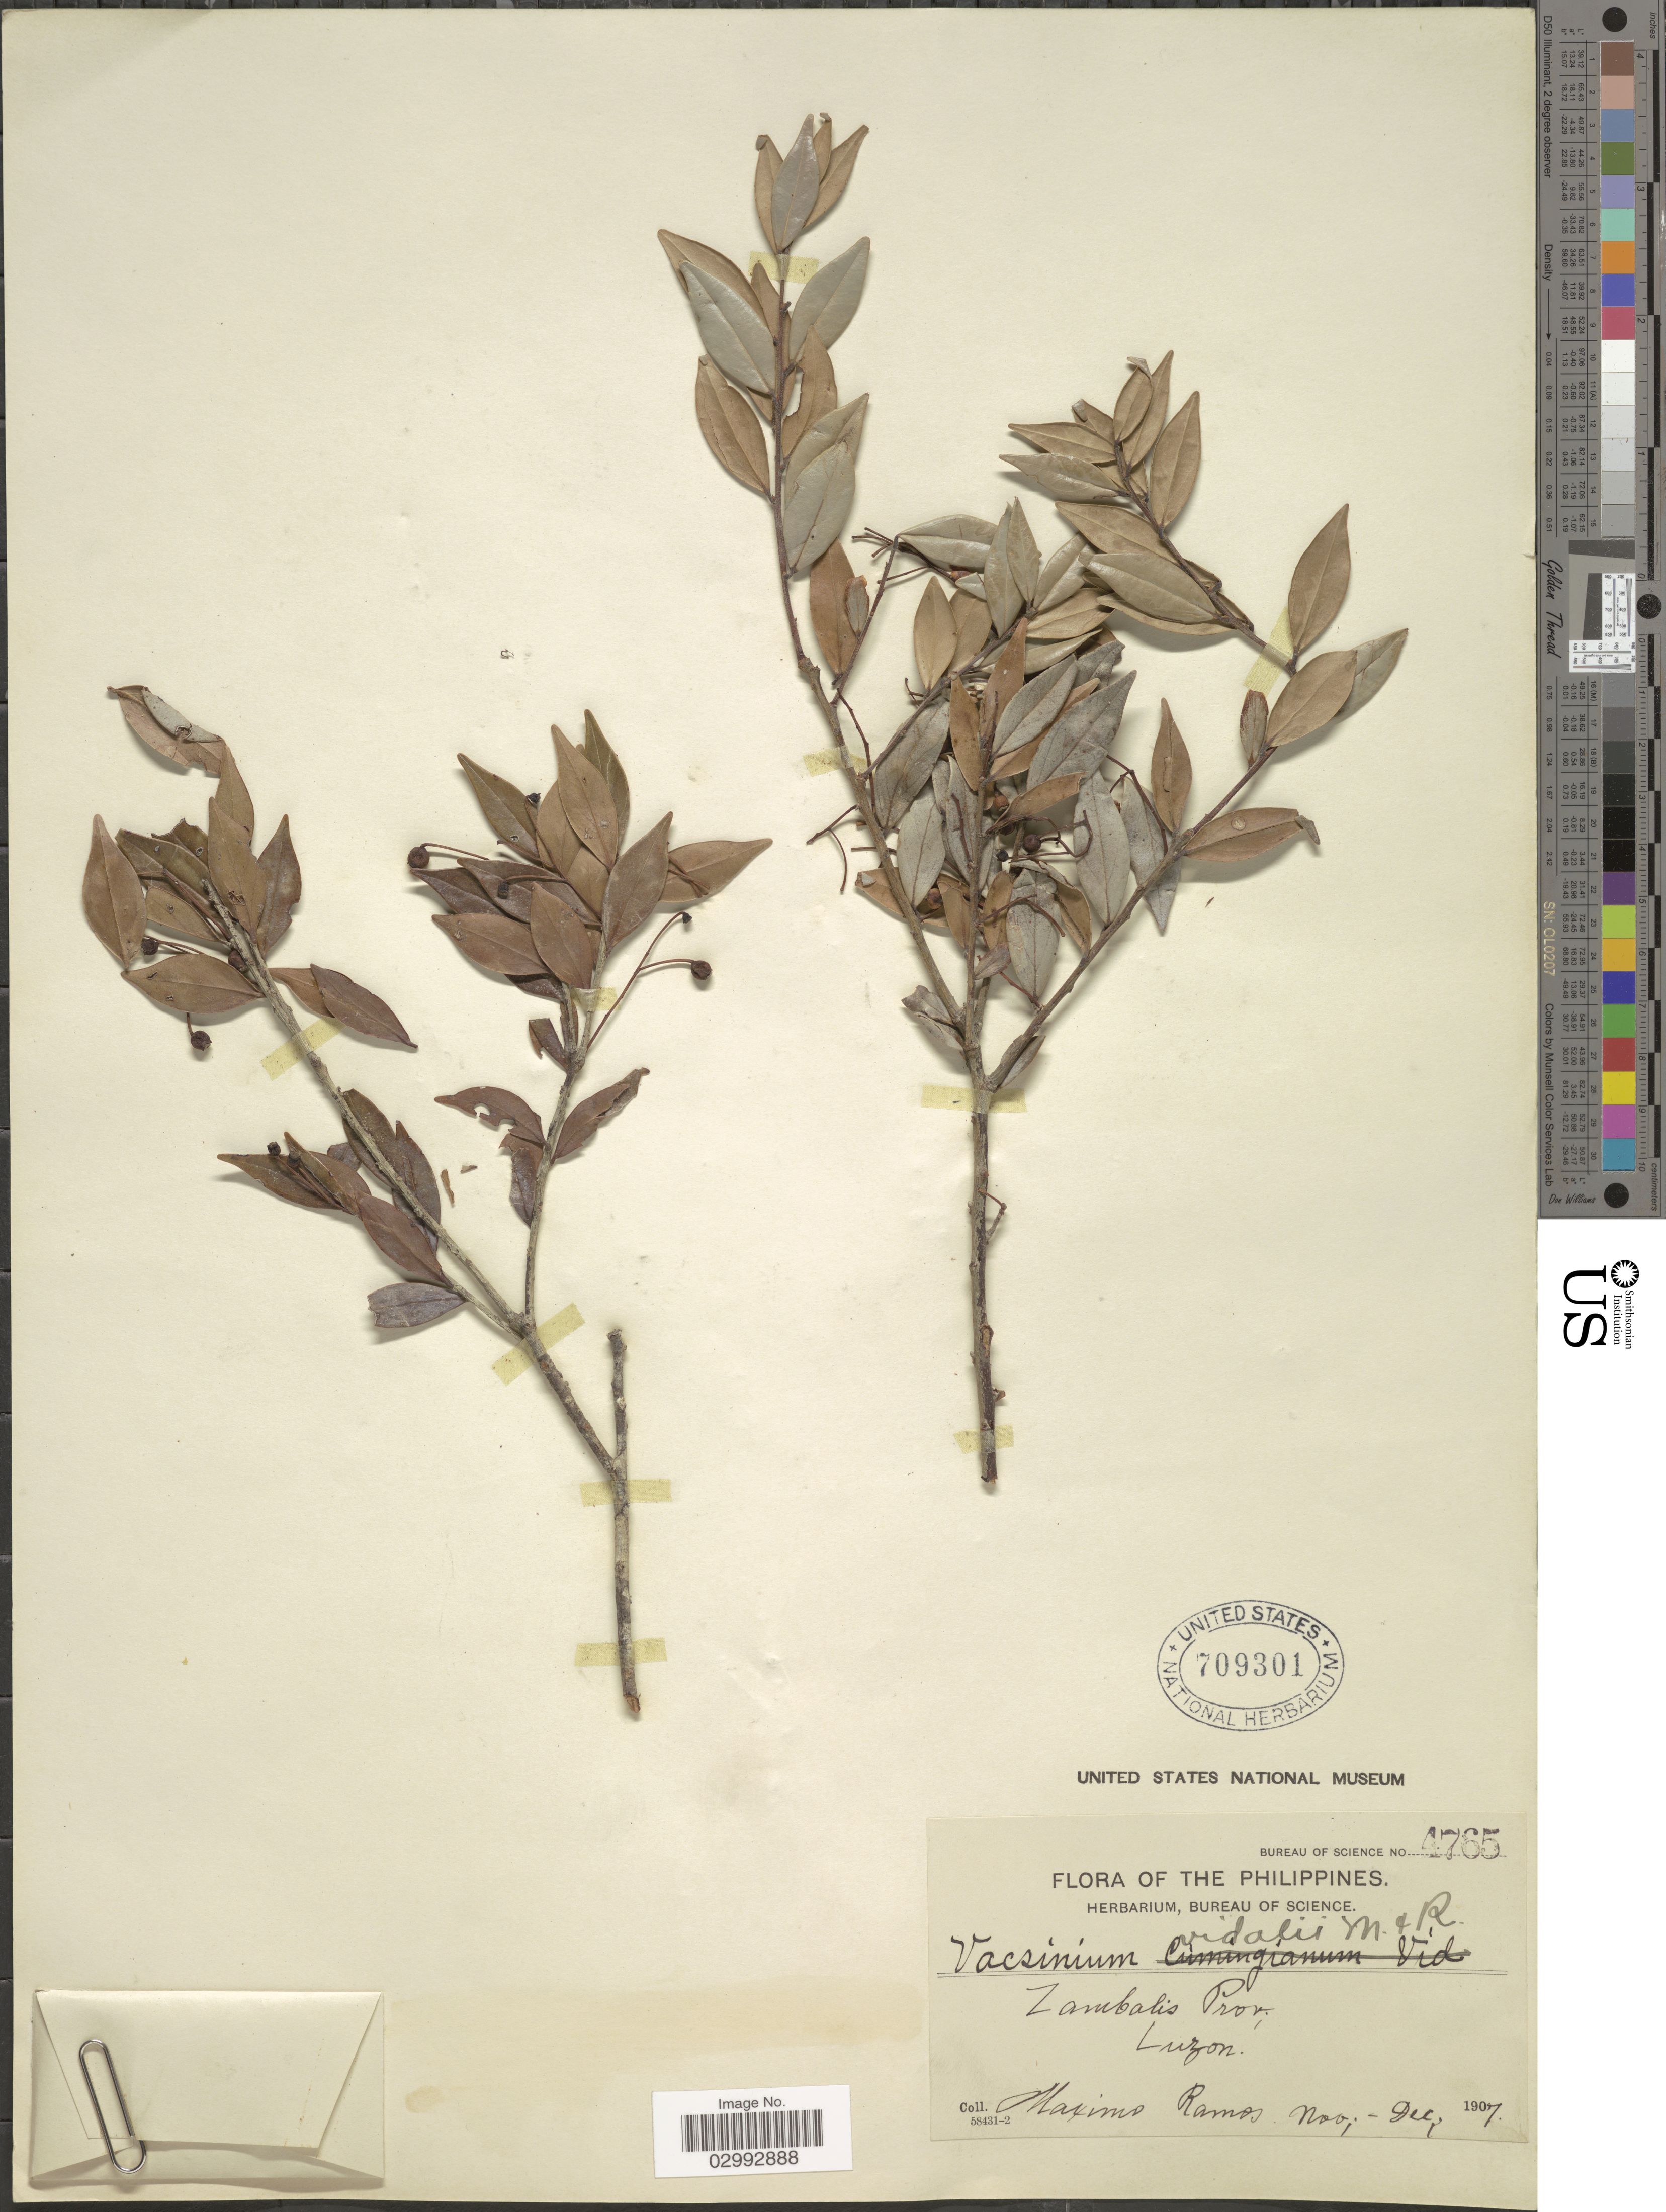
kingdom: Plantae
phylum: Tracheophyta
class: Magnoliopsida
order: Ericales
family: Ericaceae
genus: Vaccinium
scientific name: Vaccinium vidalii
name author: Merr. & Rolfe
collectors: M. Ramos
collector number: Bureau of Science 4765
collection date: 1907-11/1907-12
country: Philippines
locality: Zambalis Prov., Luzon.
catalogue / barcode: US 709301